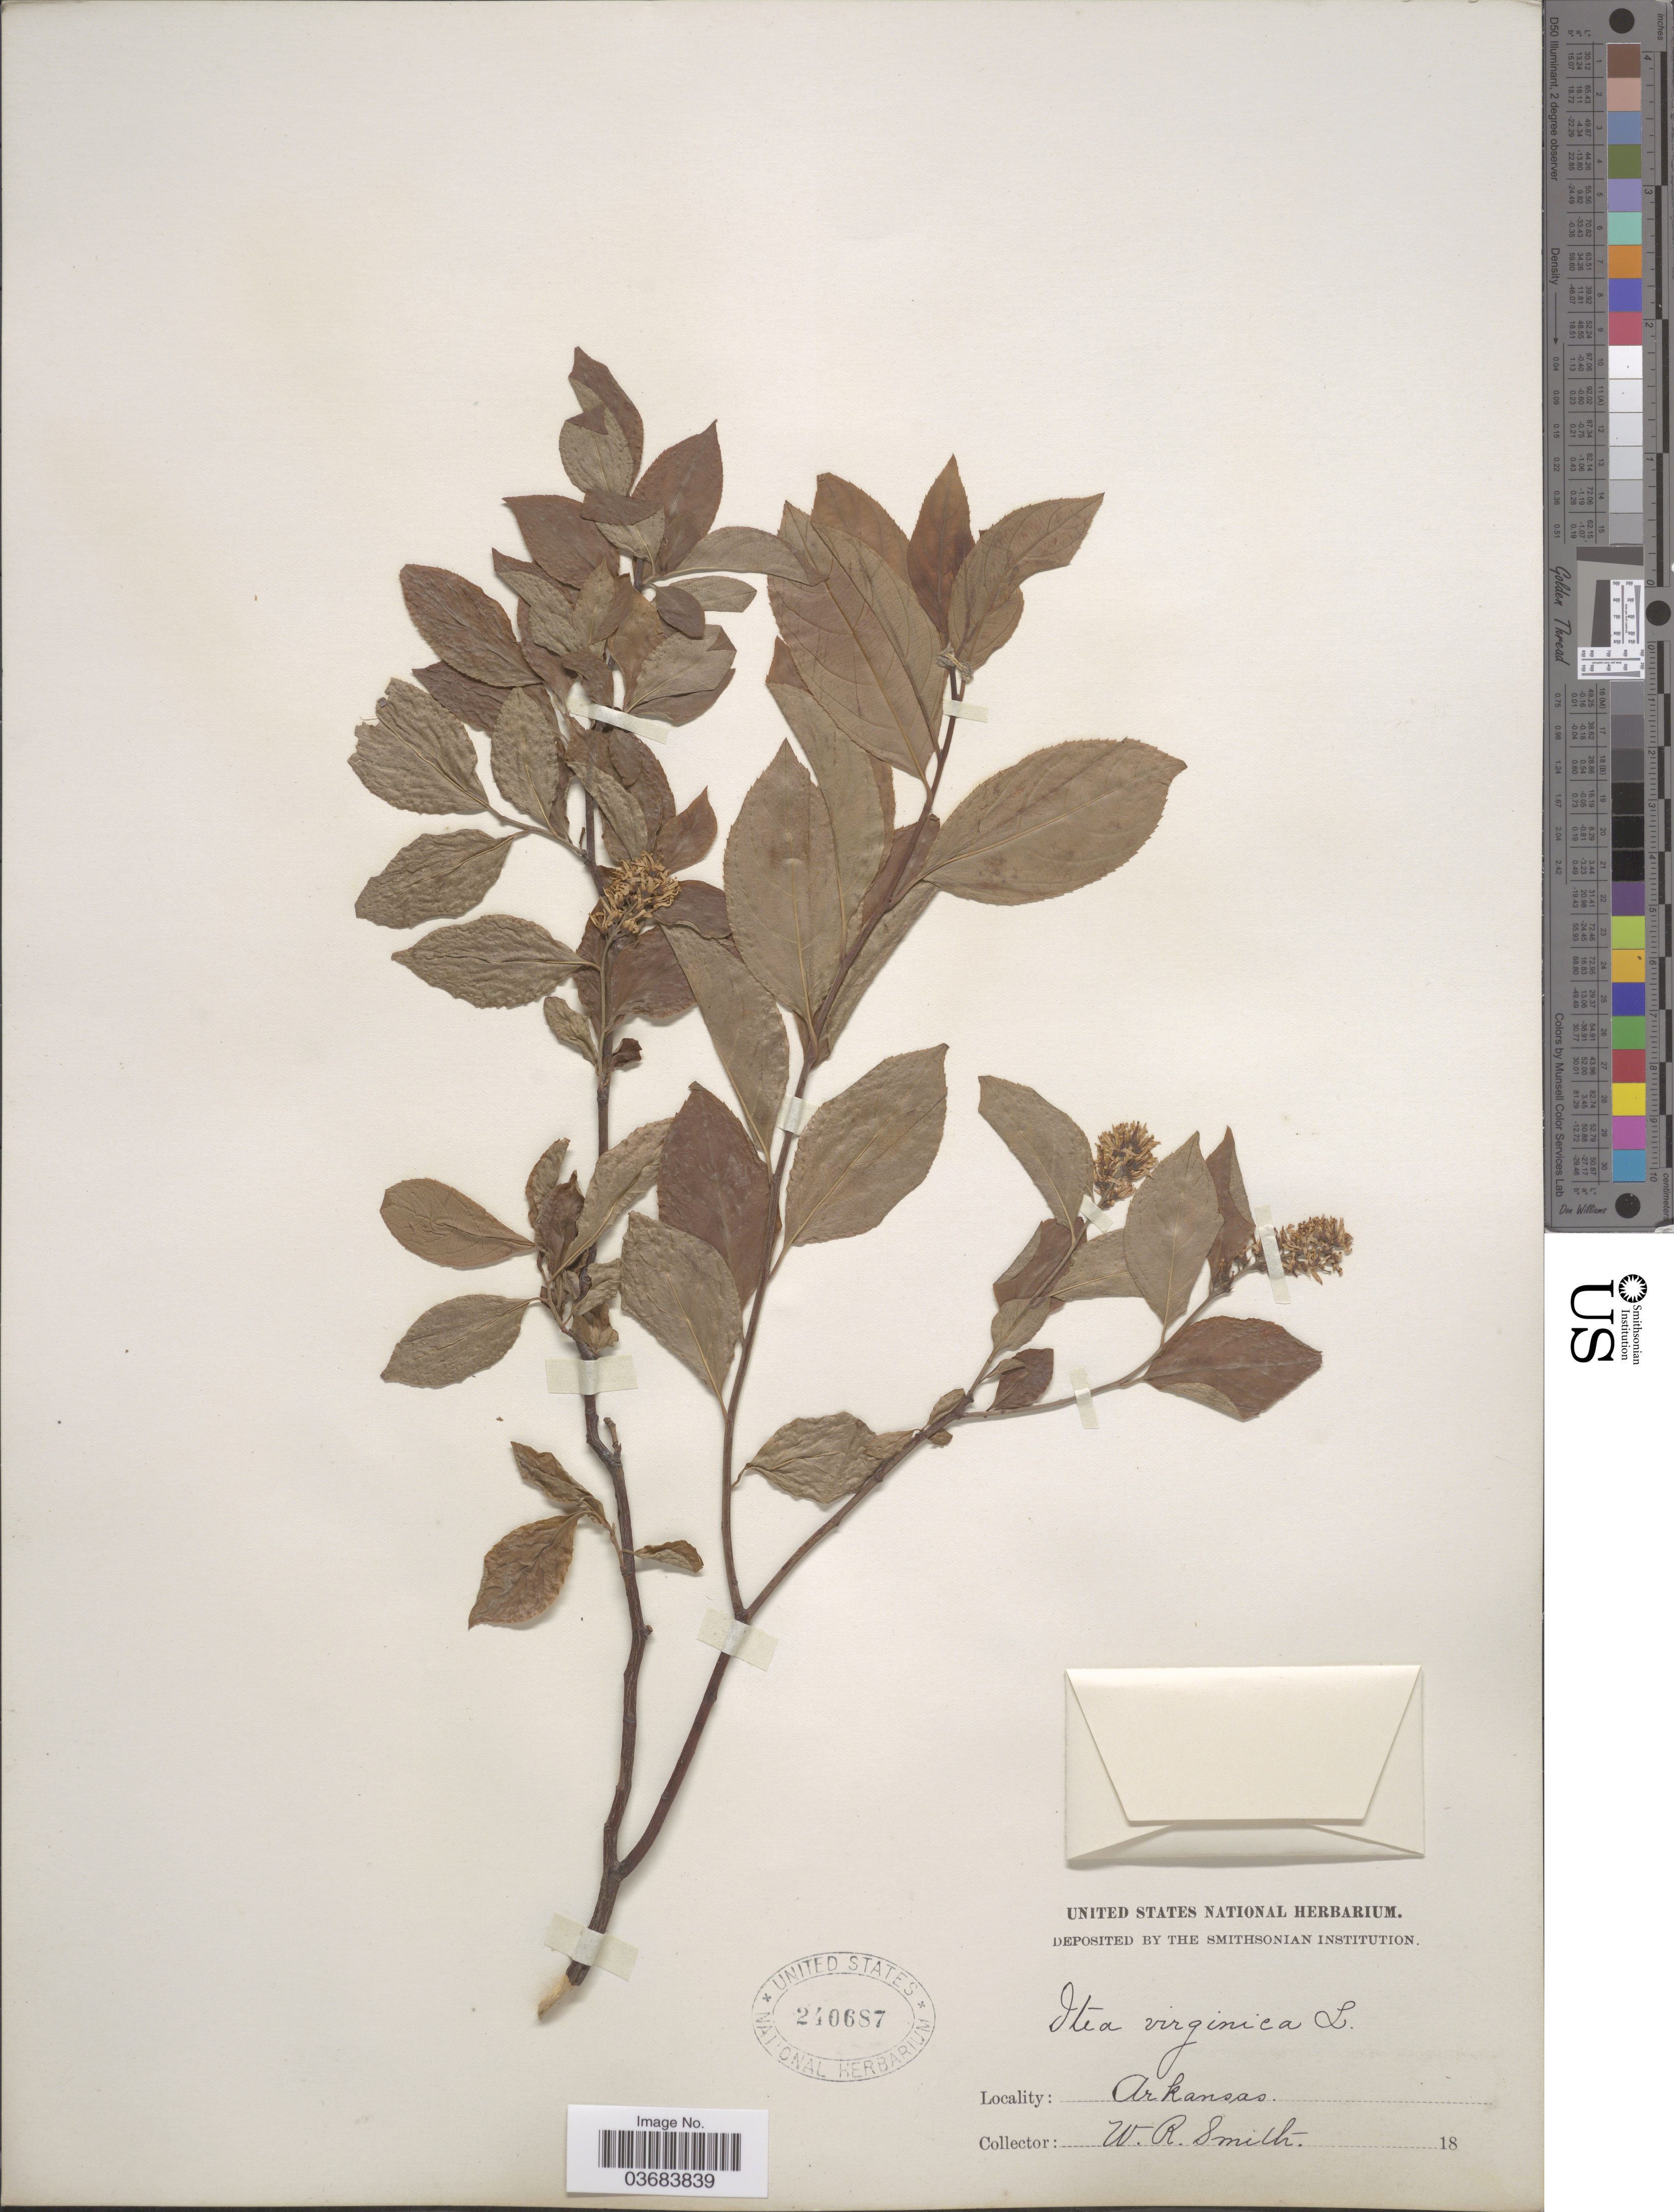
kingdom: Plantae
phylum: Tracheophyta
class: Magnoliopsida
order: Saxifragales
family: Iteaceae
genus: Itea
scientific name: Itea virginica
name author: L.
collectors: W. Smith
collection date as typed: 18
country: United States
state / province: Arkansas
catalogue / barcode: US 240687